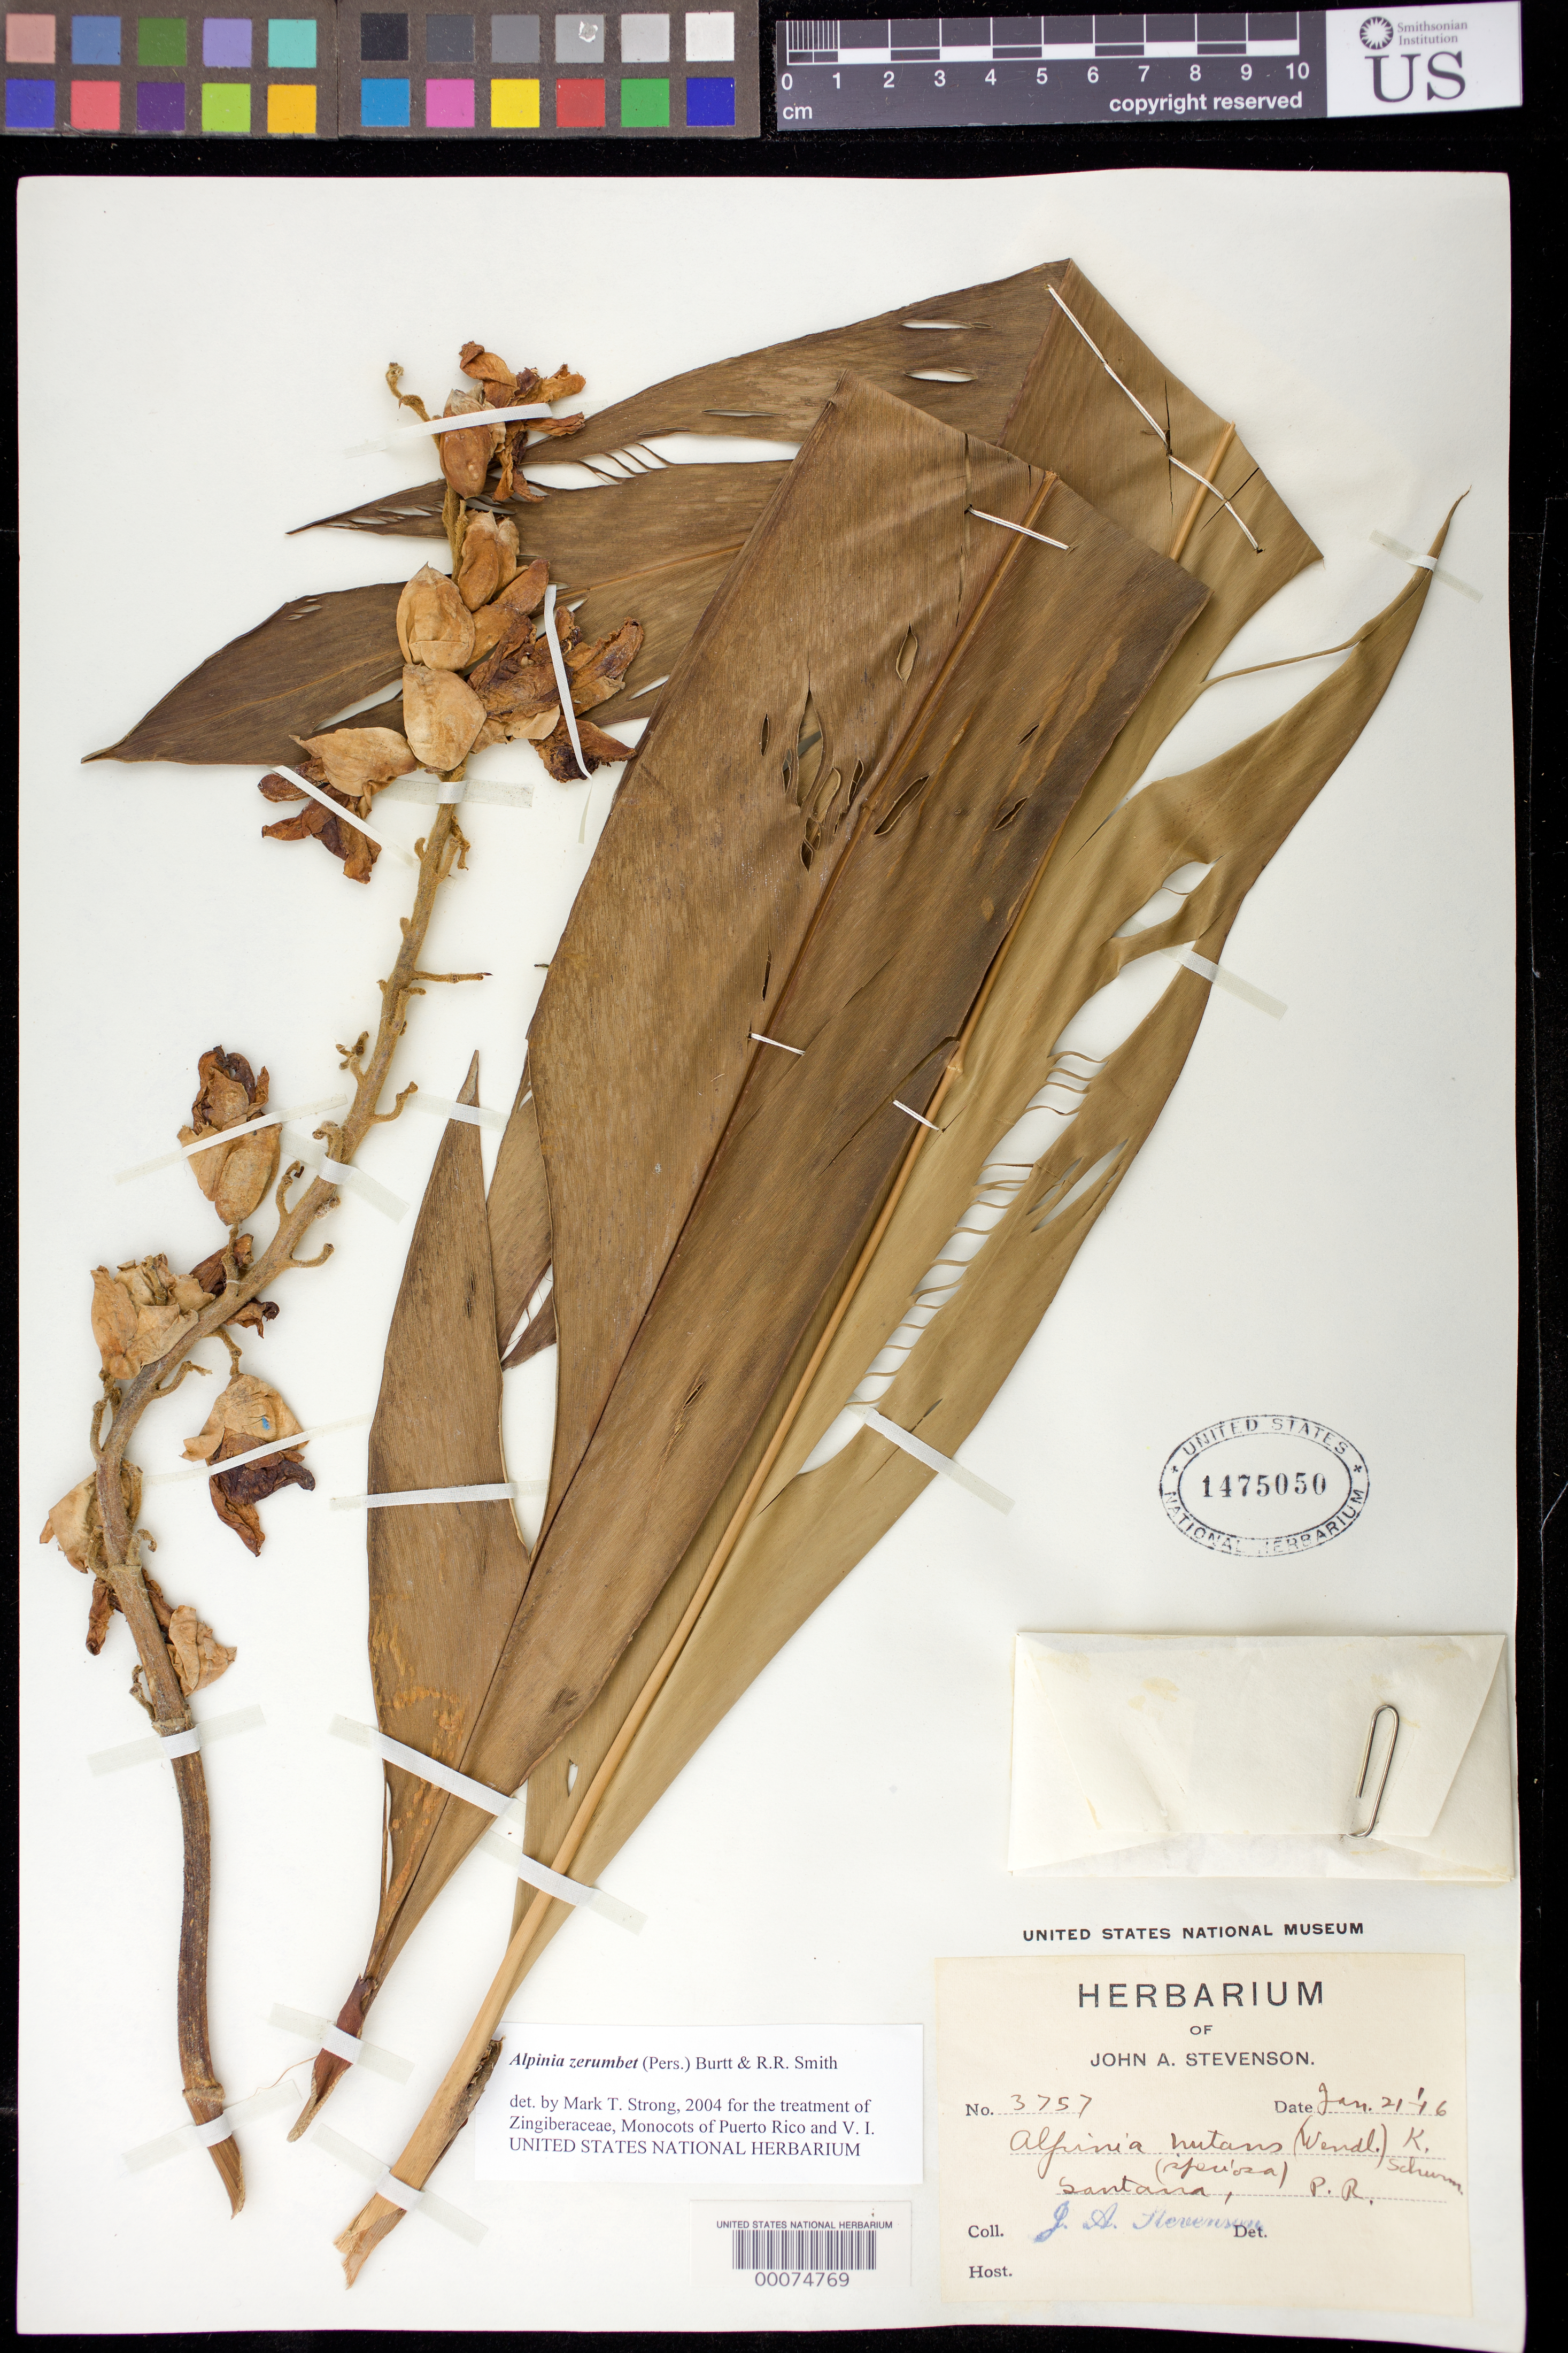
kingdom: Plantae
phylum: Tracheophyta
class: Liliopsida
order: Zingiberales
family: Zingiberaceae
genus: Alpinia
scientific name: Alpinia zerumbet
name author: (Pers.) B.L. Burtt & R.M. Sm.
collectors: J. Stevenson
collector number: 3757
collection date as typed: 21 Jan 1916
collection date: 1916-01-21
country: Puerto Rico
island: Greater Antilles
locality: Santana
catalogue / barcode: US 1475050